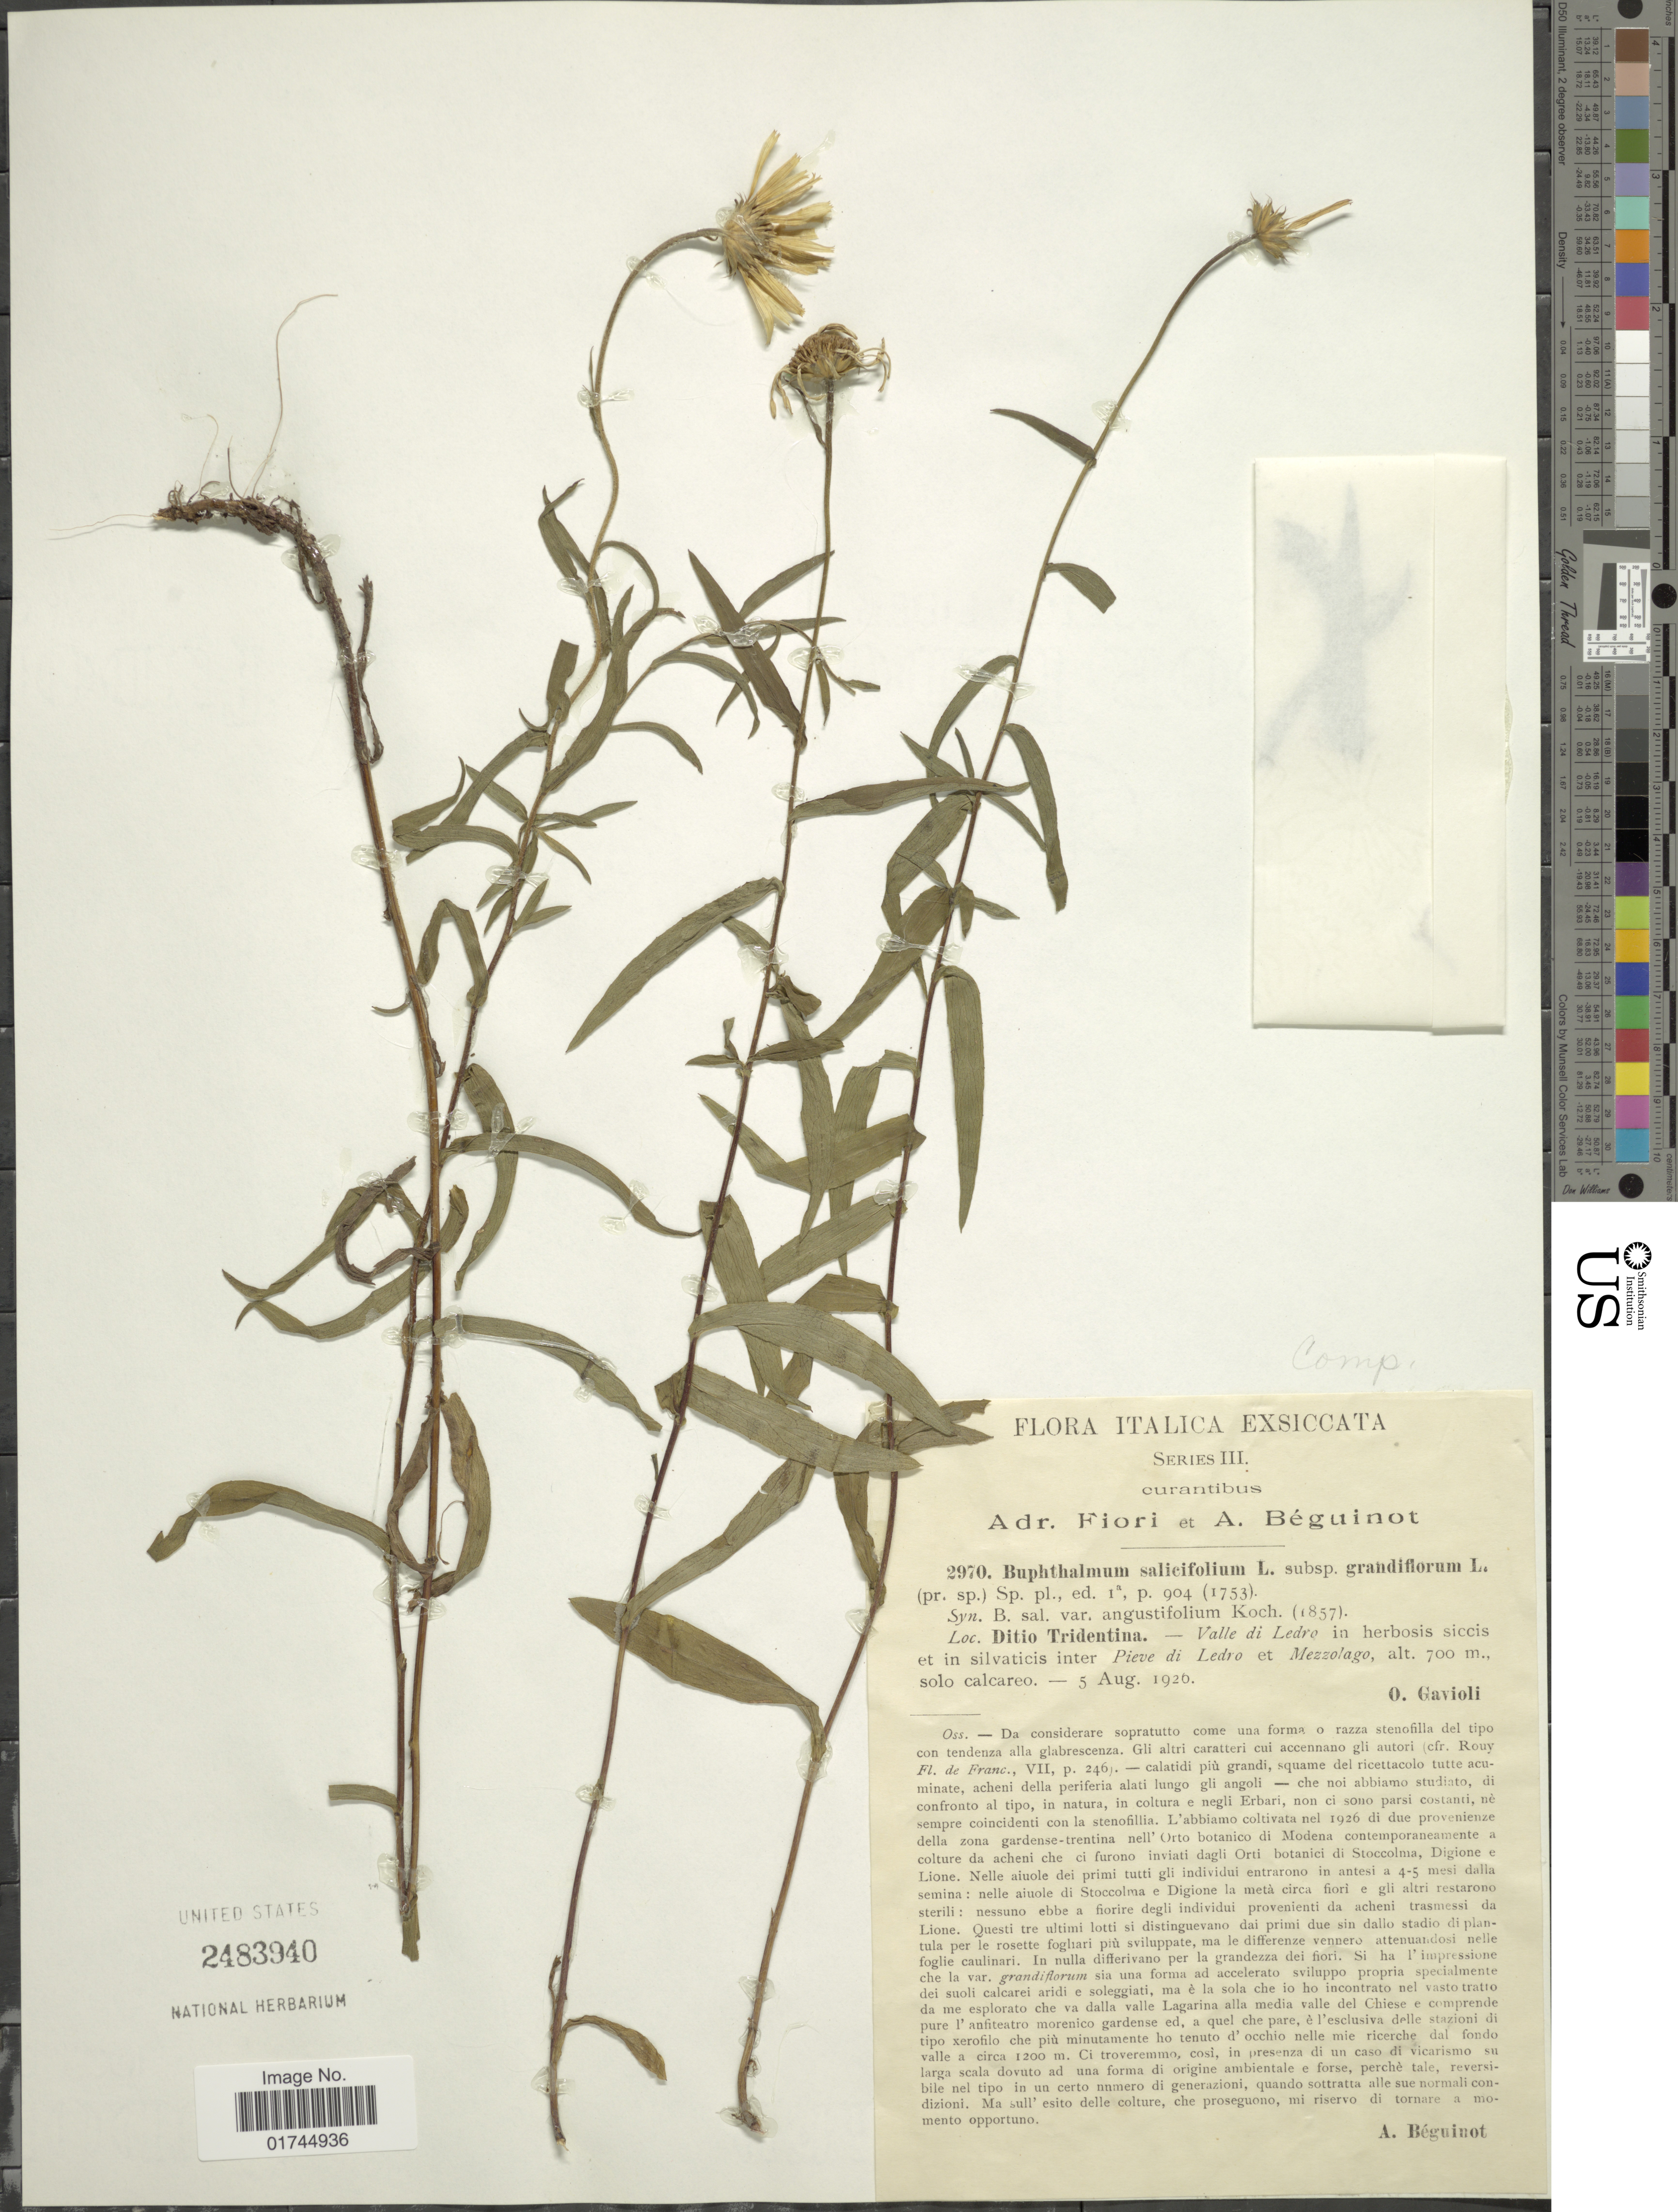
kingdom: Plantae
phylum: Tracheophyta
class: Magnoliopsida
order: Asterales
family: Asteraceae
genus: Buphthalmum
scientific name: Buphthalmum salicifolium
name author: L.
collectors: A. Béguinot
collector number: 2970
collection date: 1920-08-05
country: Italy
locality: Italica, Ditio Tridentina - Valle di Ledro in herbosis siccis et in silvaticis inter Pieve di Ledro et Mezzolago.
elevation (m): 700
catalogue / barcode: US 2483940